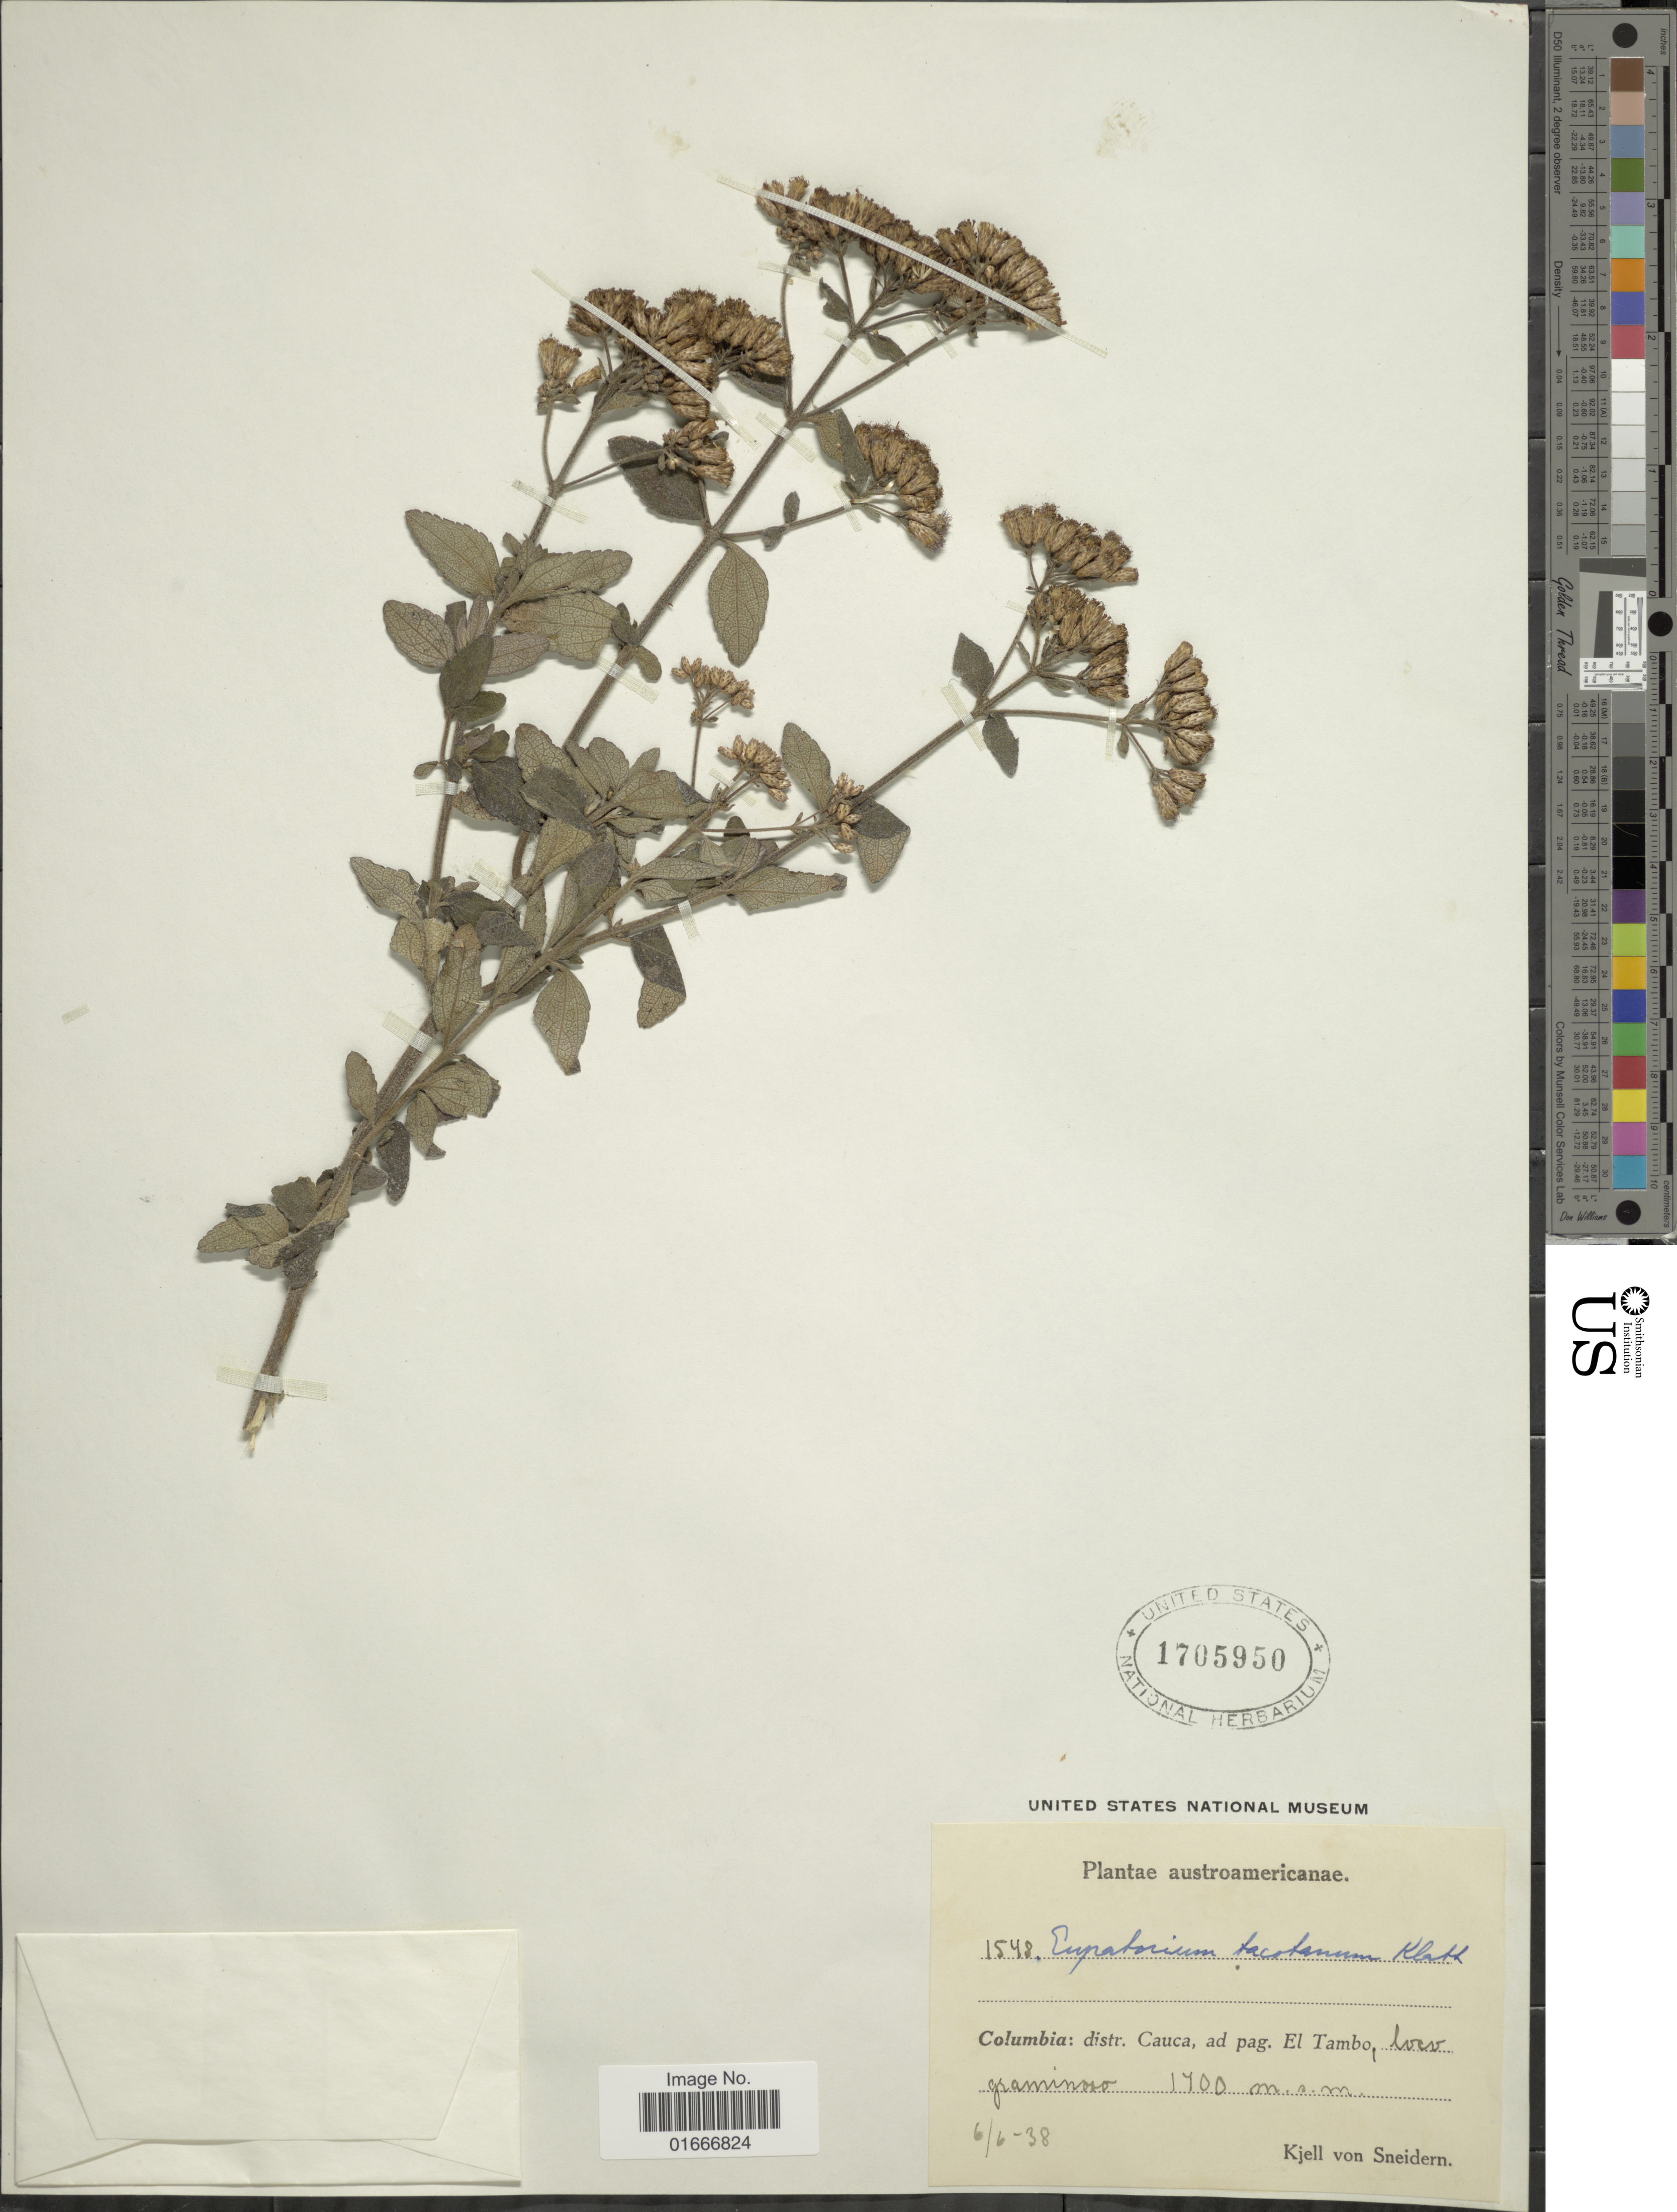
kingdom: Plantae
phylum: Tracheophyta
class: Magnoliopsida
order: Asterales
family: Asteraceae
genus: Chromolaena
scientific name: Chromolaena tacotana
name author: (Klatt) R.M. King & H. Rob.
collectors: K. von Sneidern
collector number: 1548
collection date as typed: Transcribed d/m/y: 6/6/38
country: Colombia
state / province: Cauca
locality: Columbia: distr. Cauca, ad pag. El Tambo, loco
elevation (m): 1700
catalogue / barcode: US 1705950